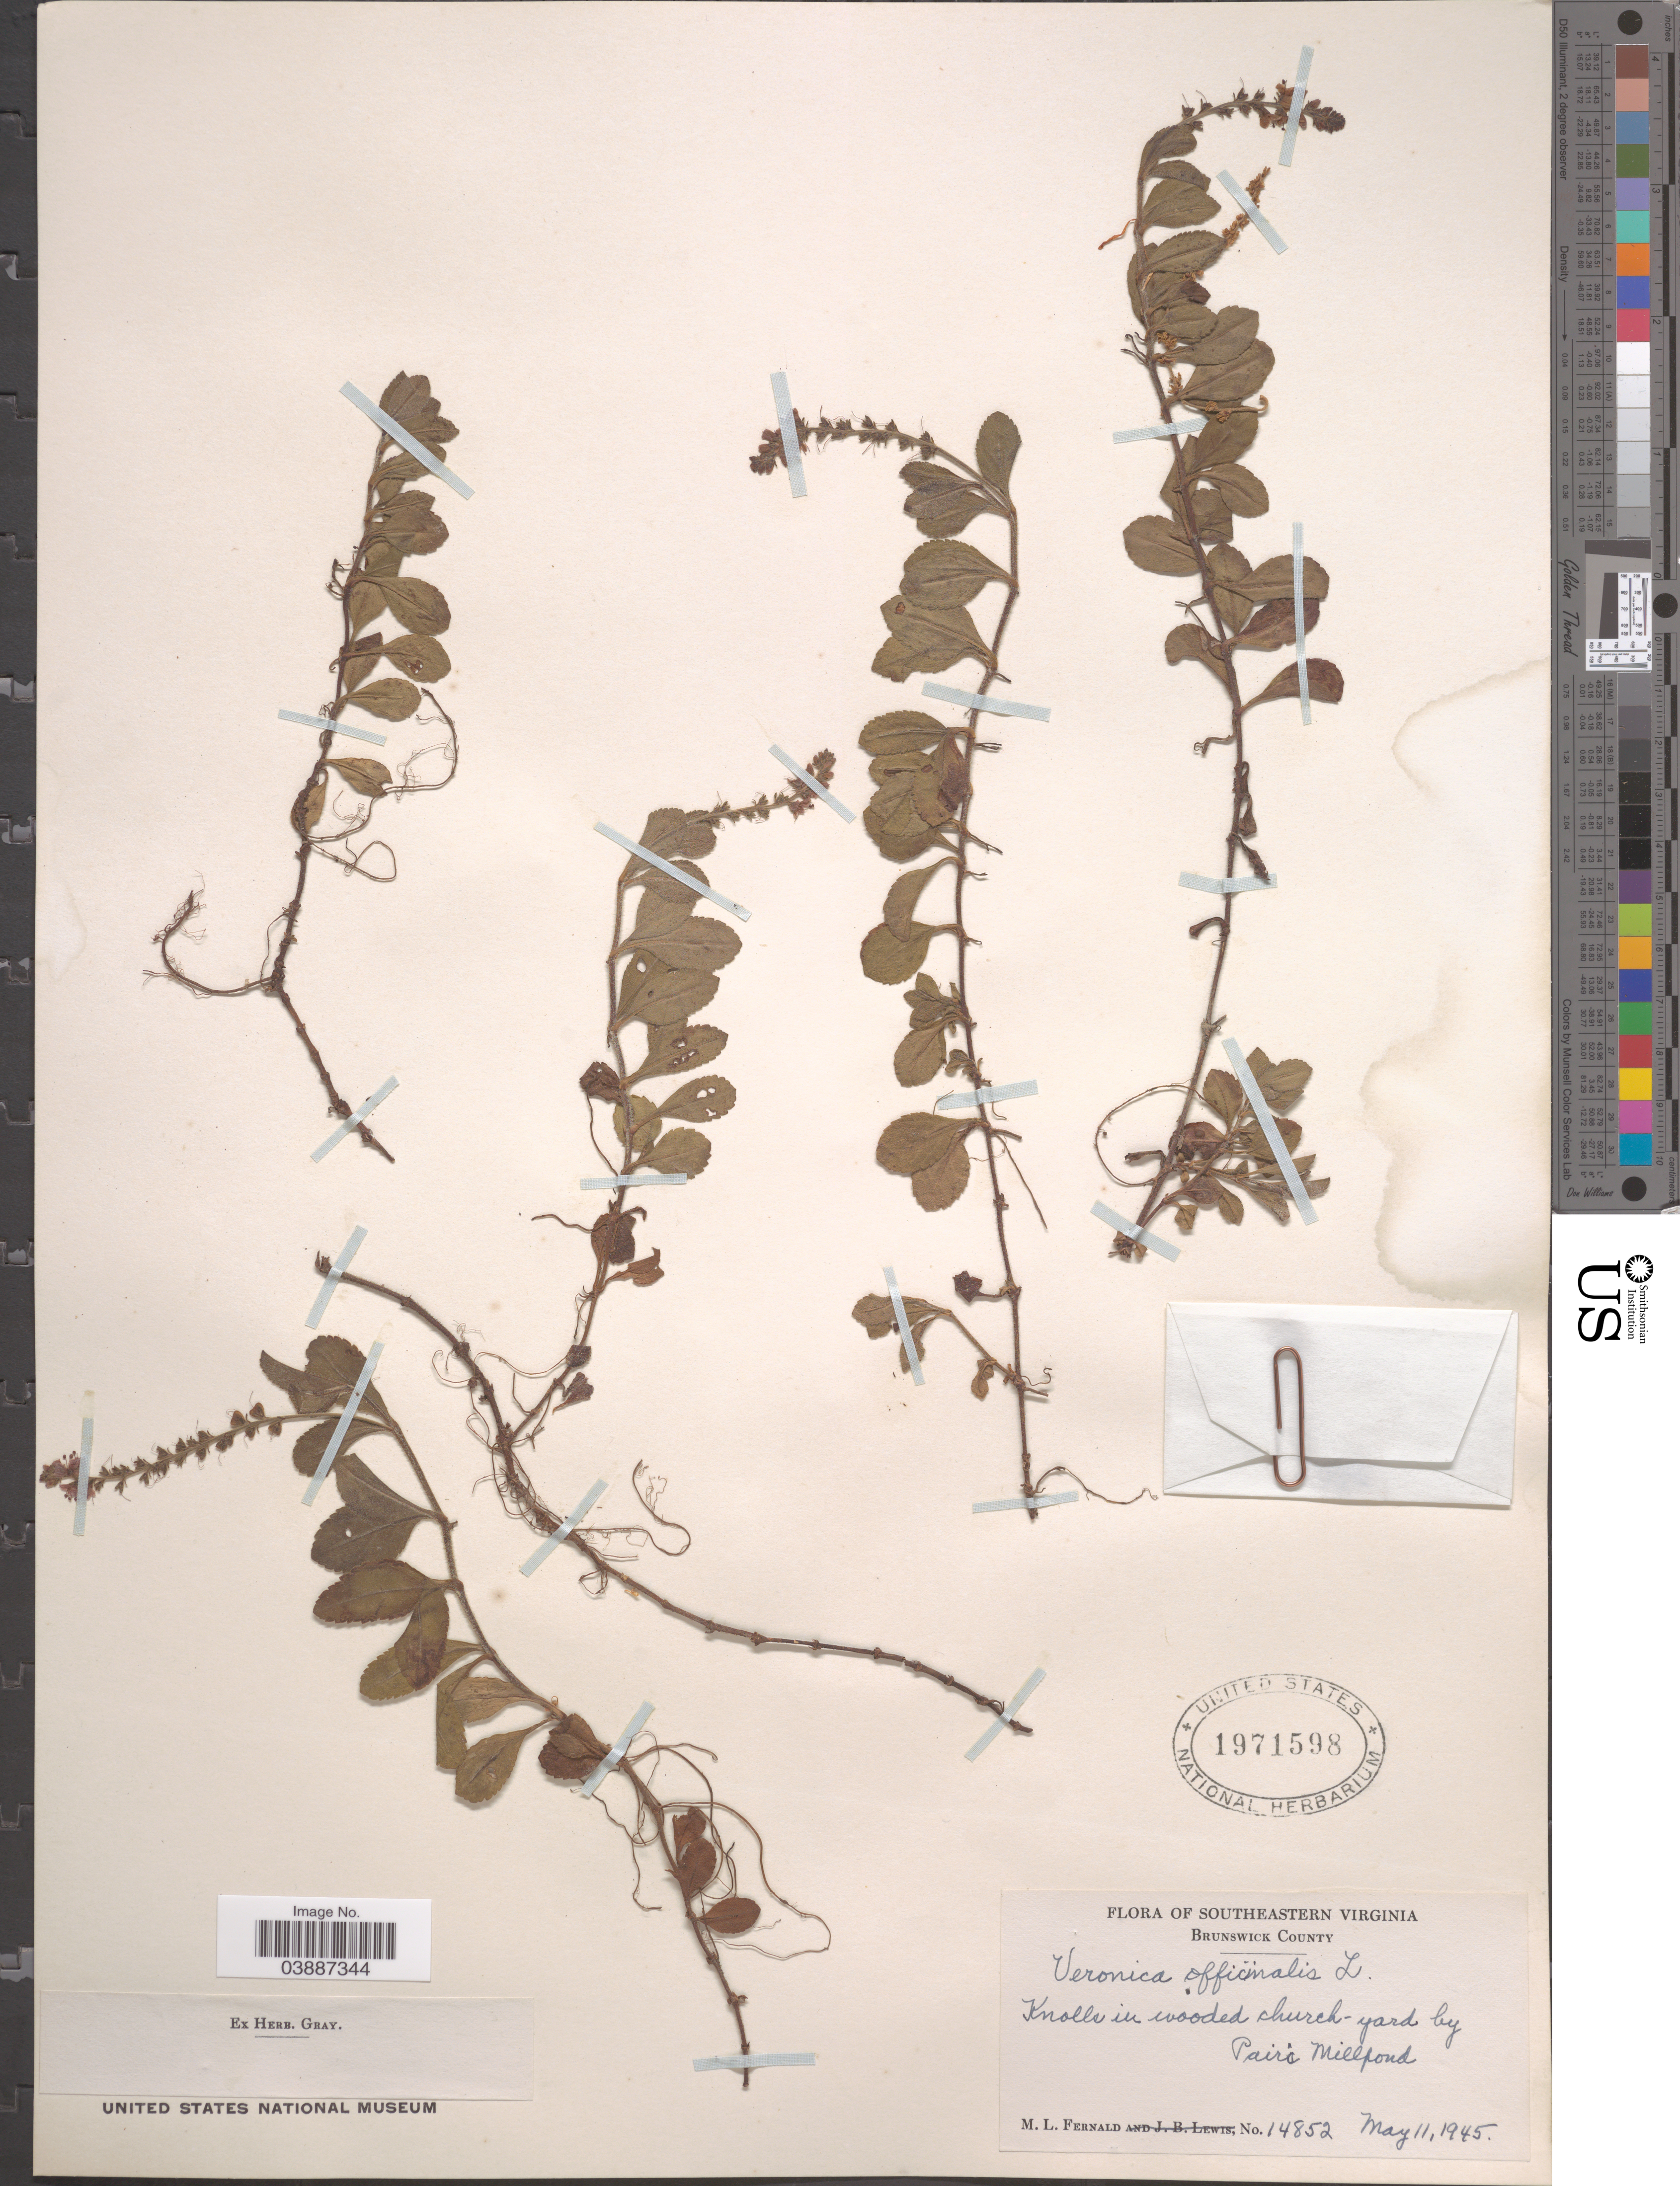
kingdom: Plantae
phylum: Tracheophyta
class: Magnoliopsida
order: Lamiales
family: Plantaginaceae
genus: Veronica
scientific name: Veronica officinalis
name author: L.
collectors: M. L. Fernald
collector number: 14852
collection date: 1945-05-11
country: United States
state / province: Virginia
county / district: Brunswick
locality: Southeastern Virginia. Brunswick County. Knolls in wooded church-yard by Pairi Millpond.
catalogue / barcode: US 1971598